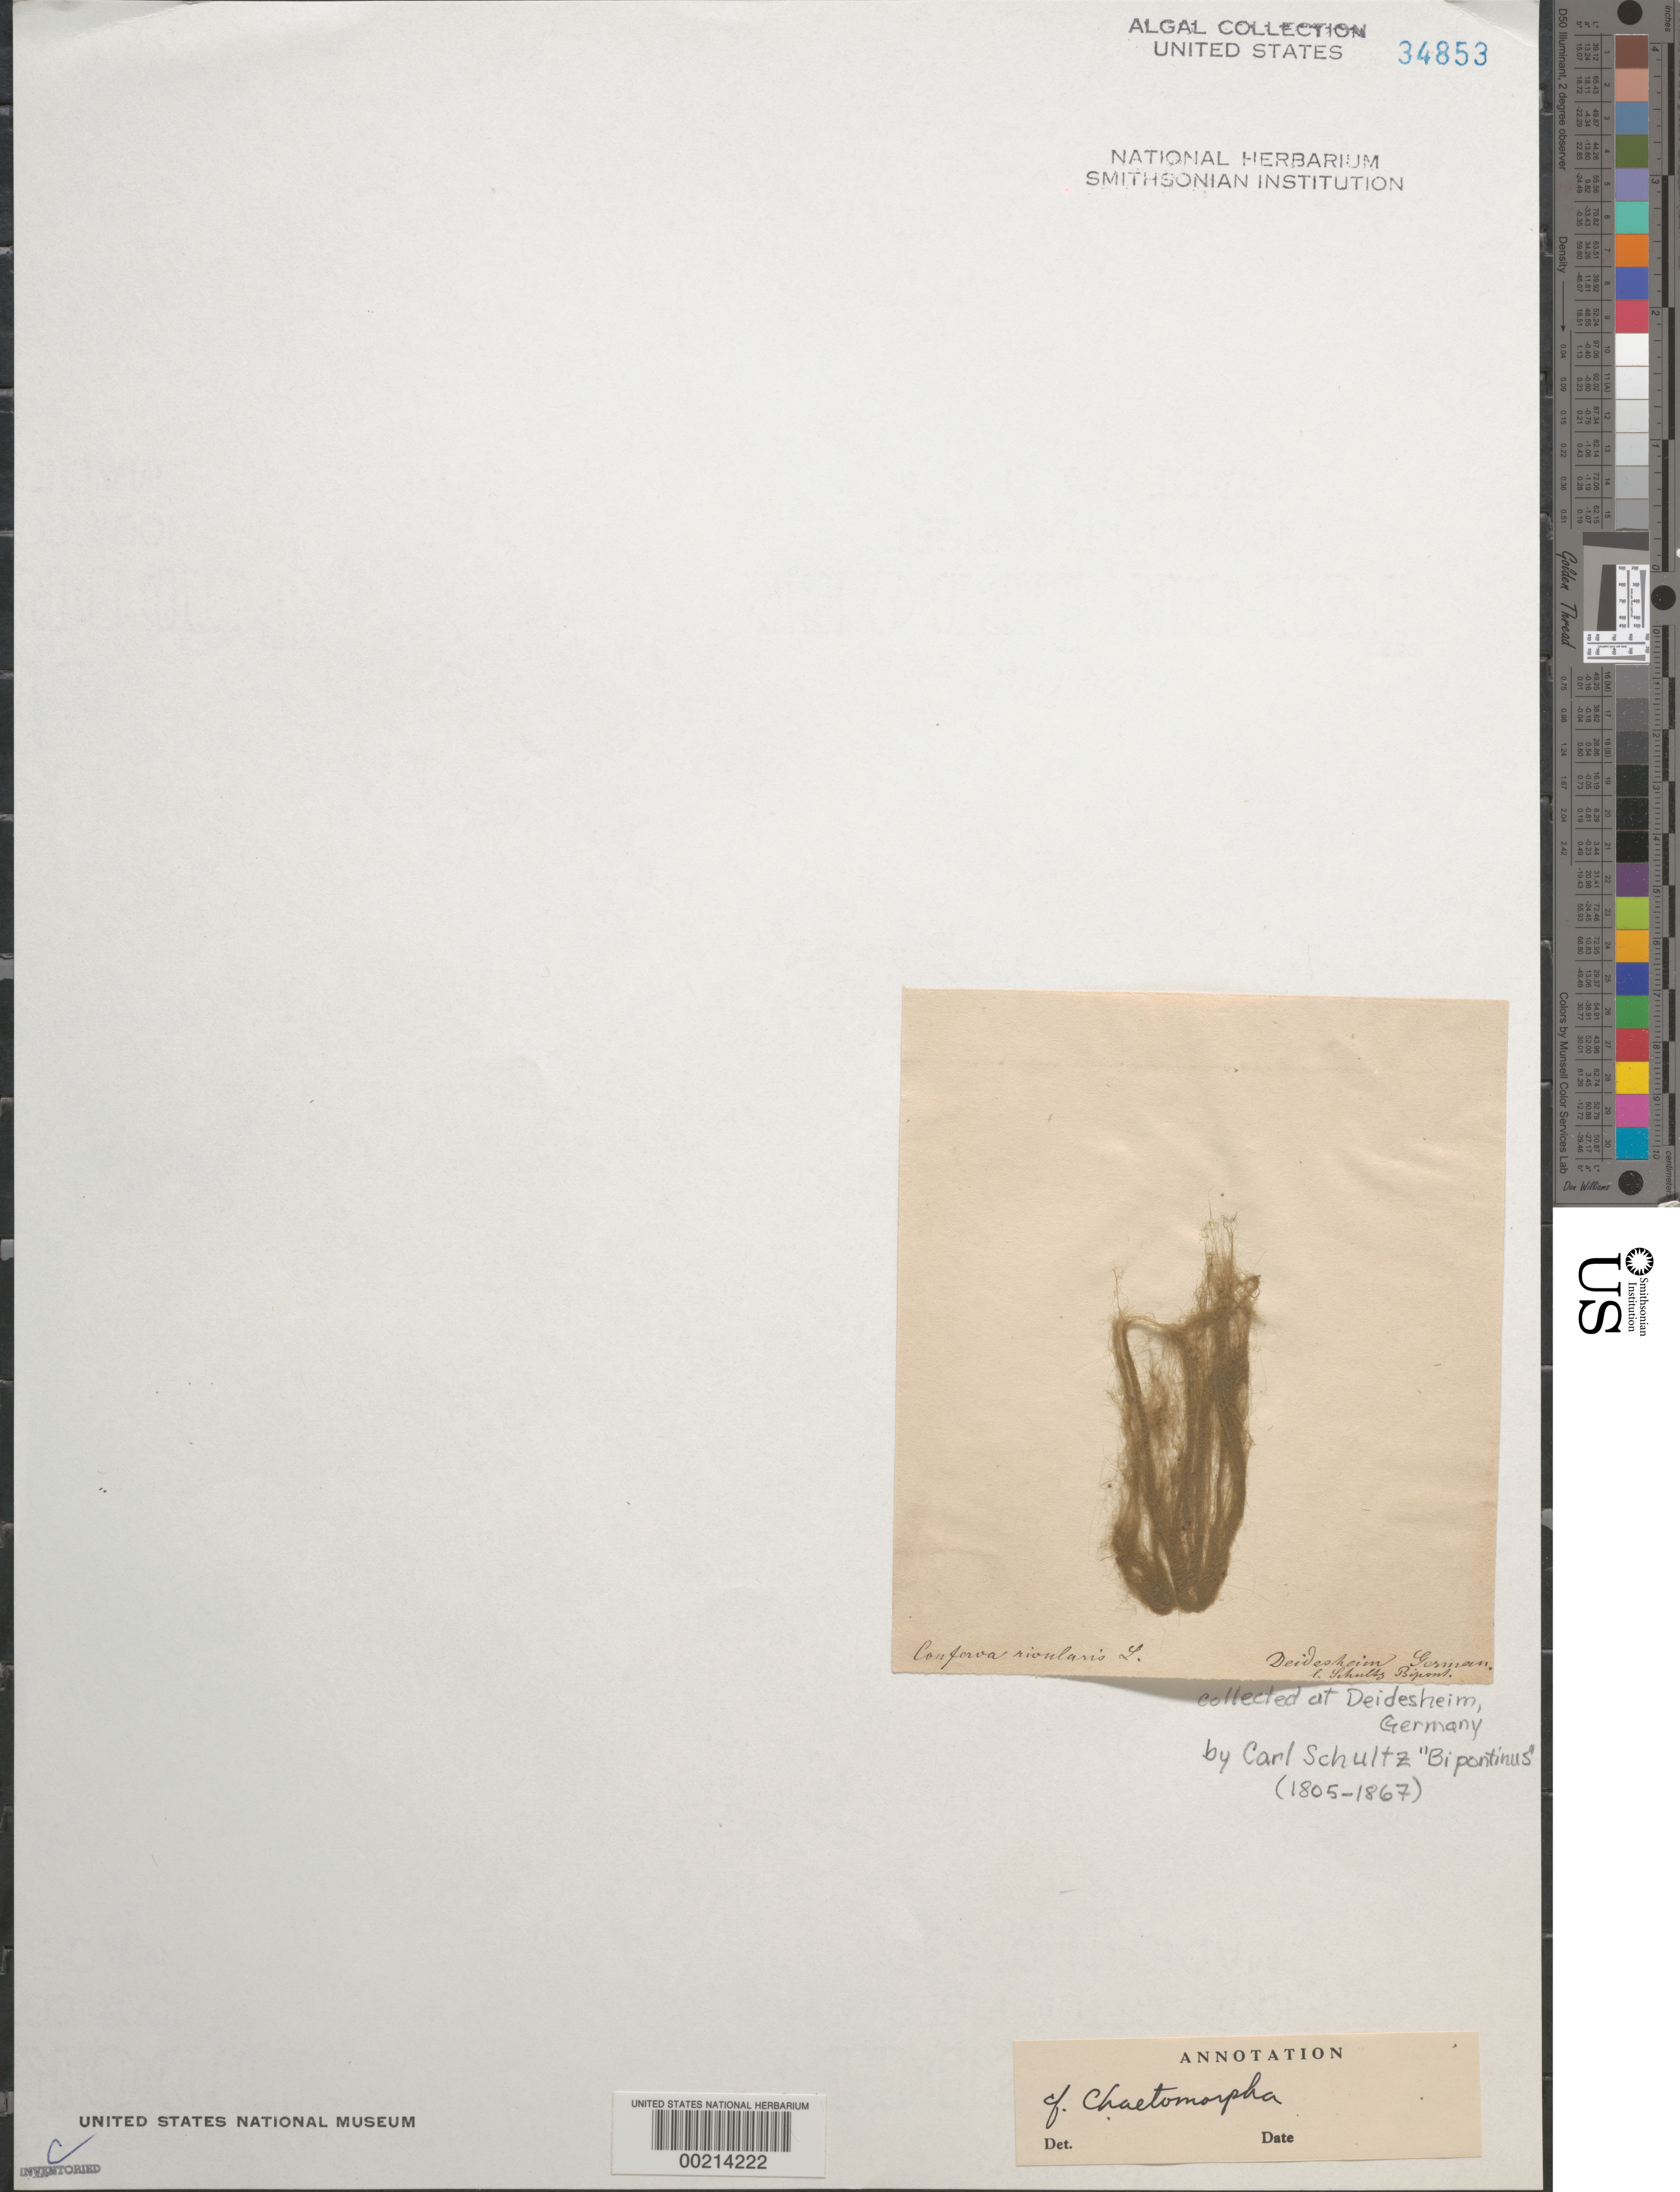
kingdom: Plantae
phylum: Chlorophyta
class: Ulvophyceae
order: Cladophorales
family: Cladophoraceae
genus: Chaetomorpha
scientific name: Chaetomorpha sp.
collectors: C. H. Schultz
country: Germany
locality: Deidesheim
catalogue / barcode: US 34853